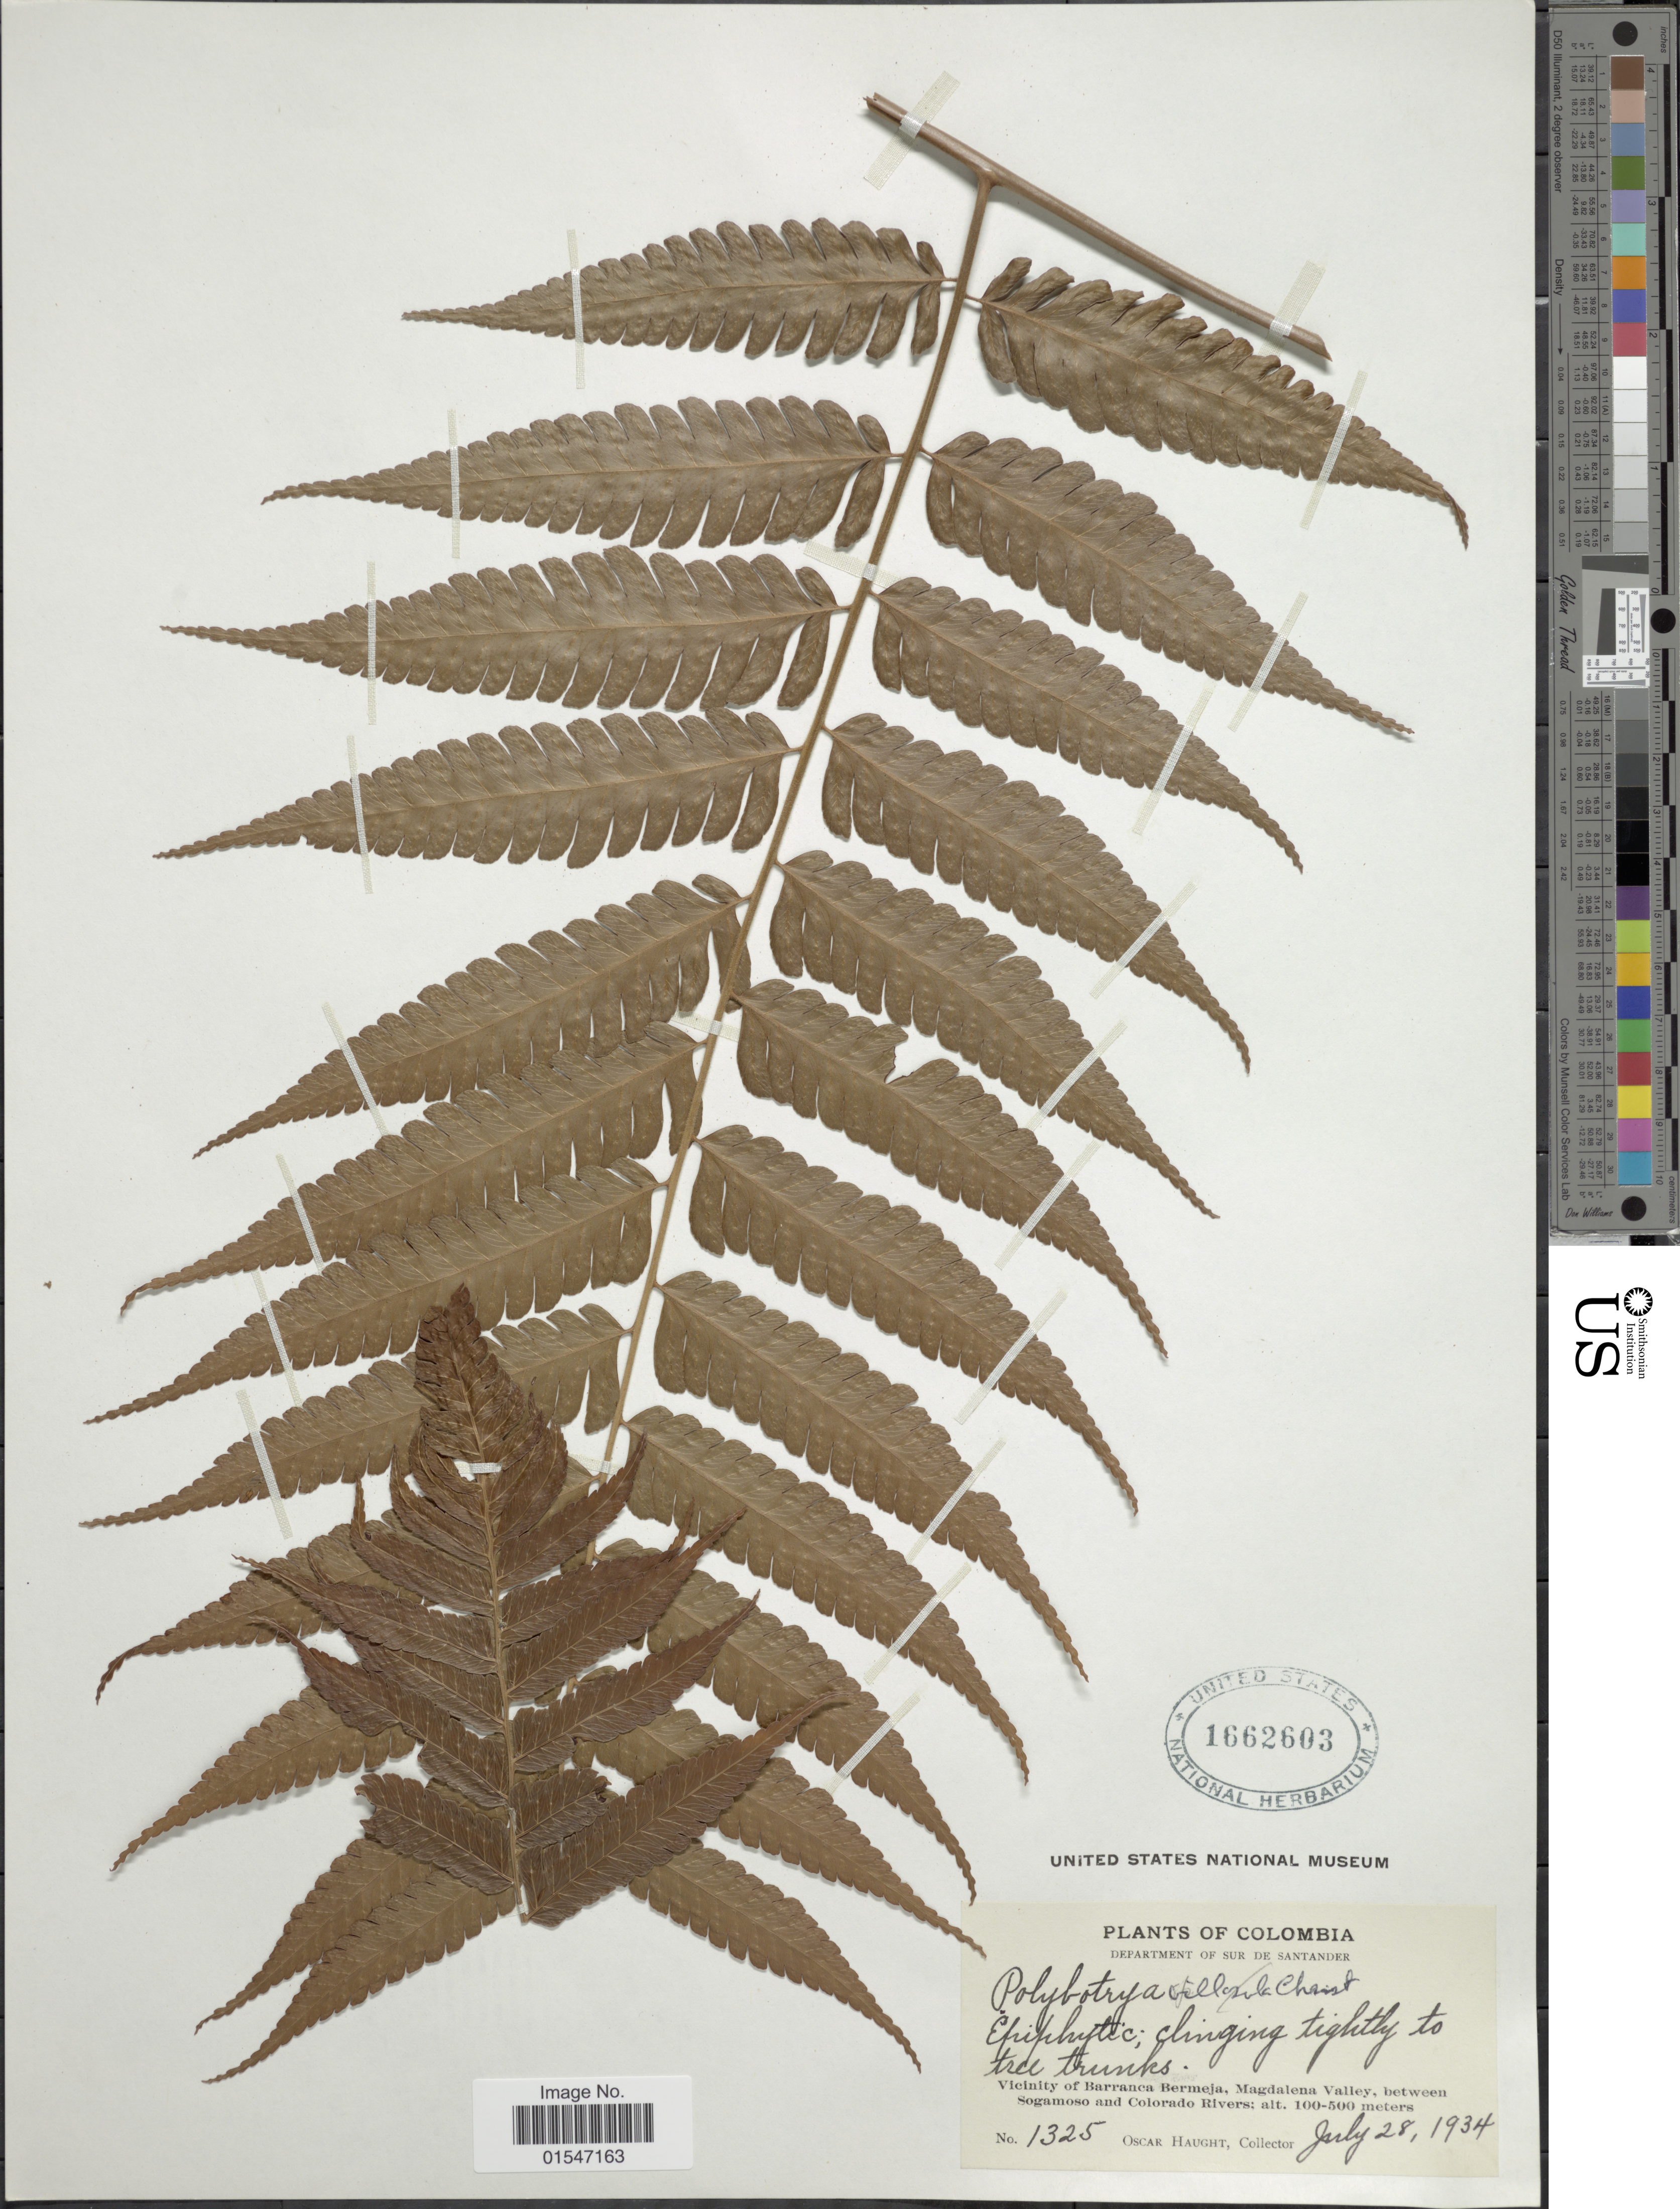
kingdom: Plantae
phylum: Tracheophyta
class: Polypodiopsida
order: Polypodiales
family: Dryopteridaceae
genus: Polybotrya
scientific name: Polybotrya caudata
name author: Kunze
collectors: O. L. Haught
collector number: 1325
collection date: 1934-07-28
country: Colombia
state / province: Santander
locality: Department of Sur de Santander. Vicinity of Barranca Bermeja, Magdalena Valley, between Sogamoso and Colorado Rivers.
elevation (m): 100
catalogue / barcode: US 1662603